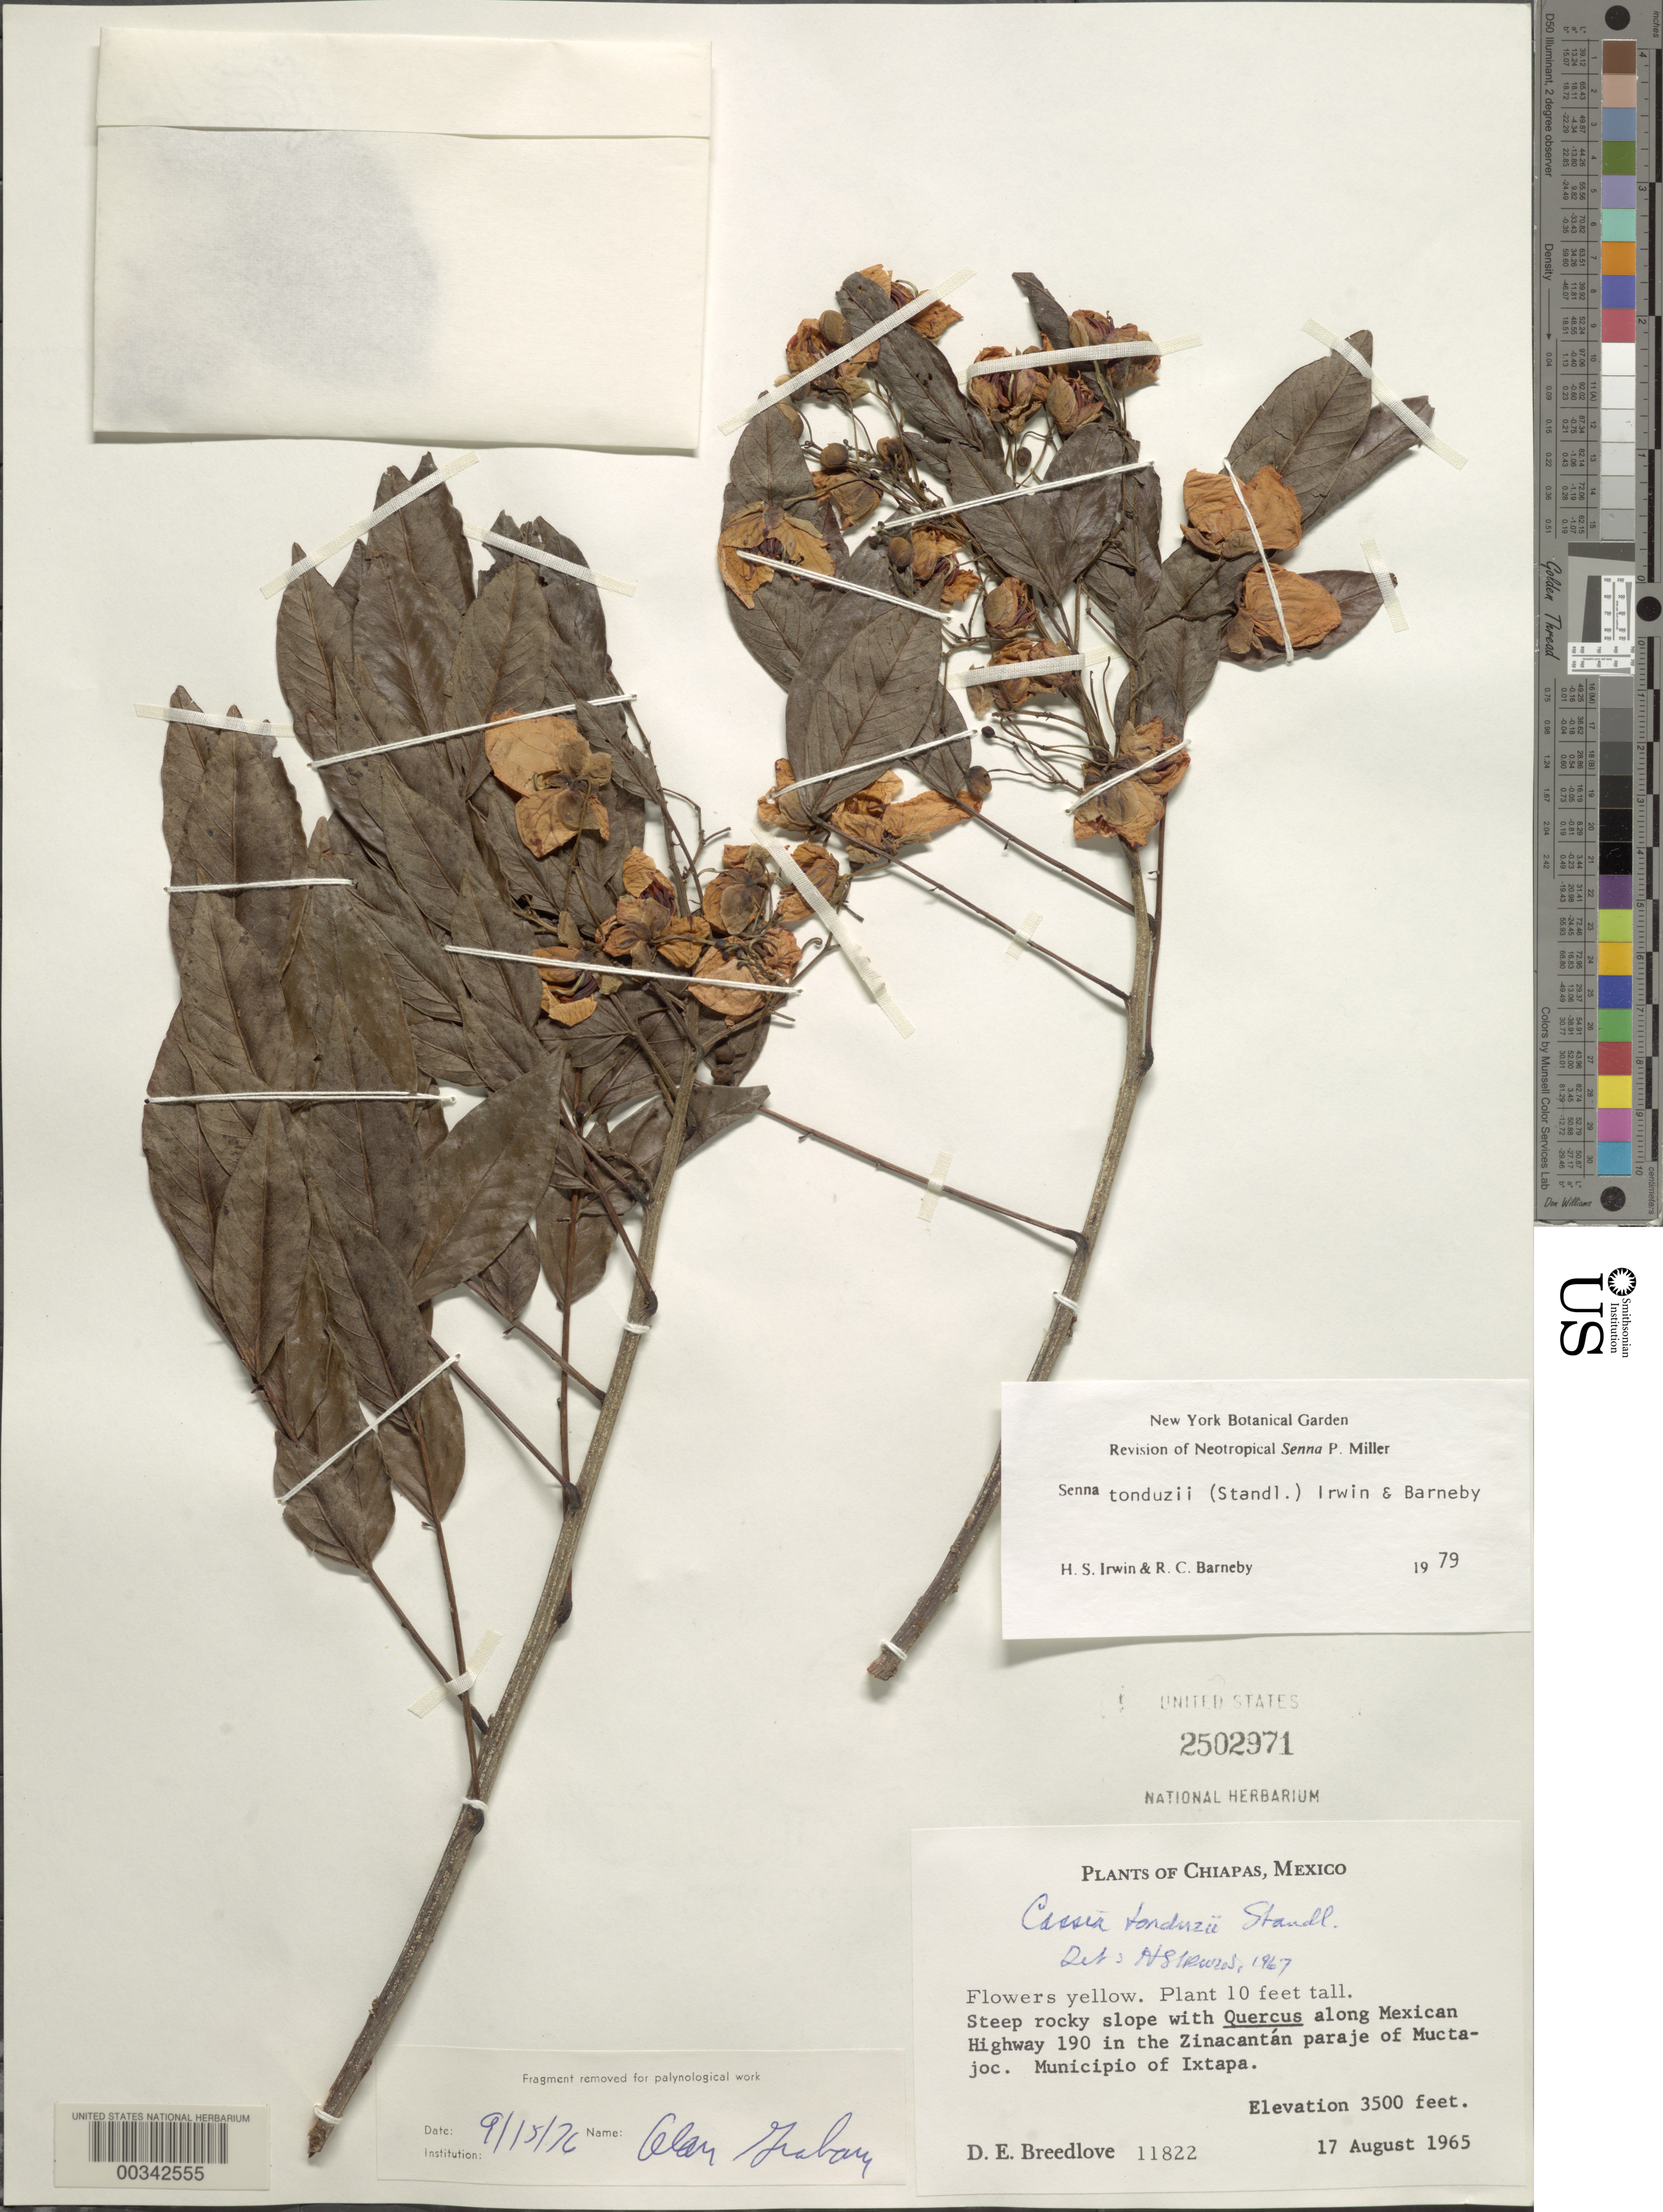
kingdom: Plantae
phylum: Tracheophyta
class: Magnoliopsida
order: Fabales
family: Fabaceae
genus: Senna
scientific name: Senna tonduzii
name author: (Standl.) H.S. Irwin & Barneby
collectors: D. E. Breedlove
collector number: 11822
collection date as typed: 17 Aug 1965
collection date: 1965-08-17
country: Mexico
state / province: Chiapas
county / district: Ixtapa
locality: Along Mexican highway 190 in the Zinacantan paraje of Muctajoc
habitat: Steep rocky slope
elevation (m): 1067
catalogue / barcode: US 2502971